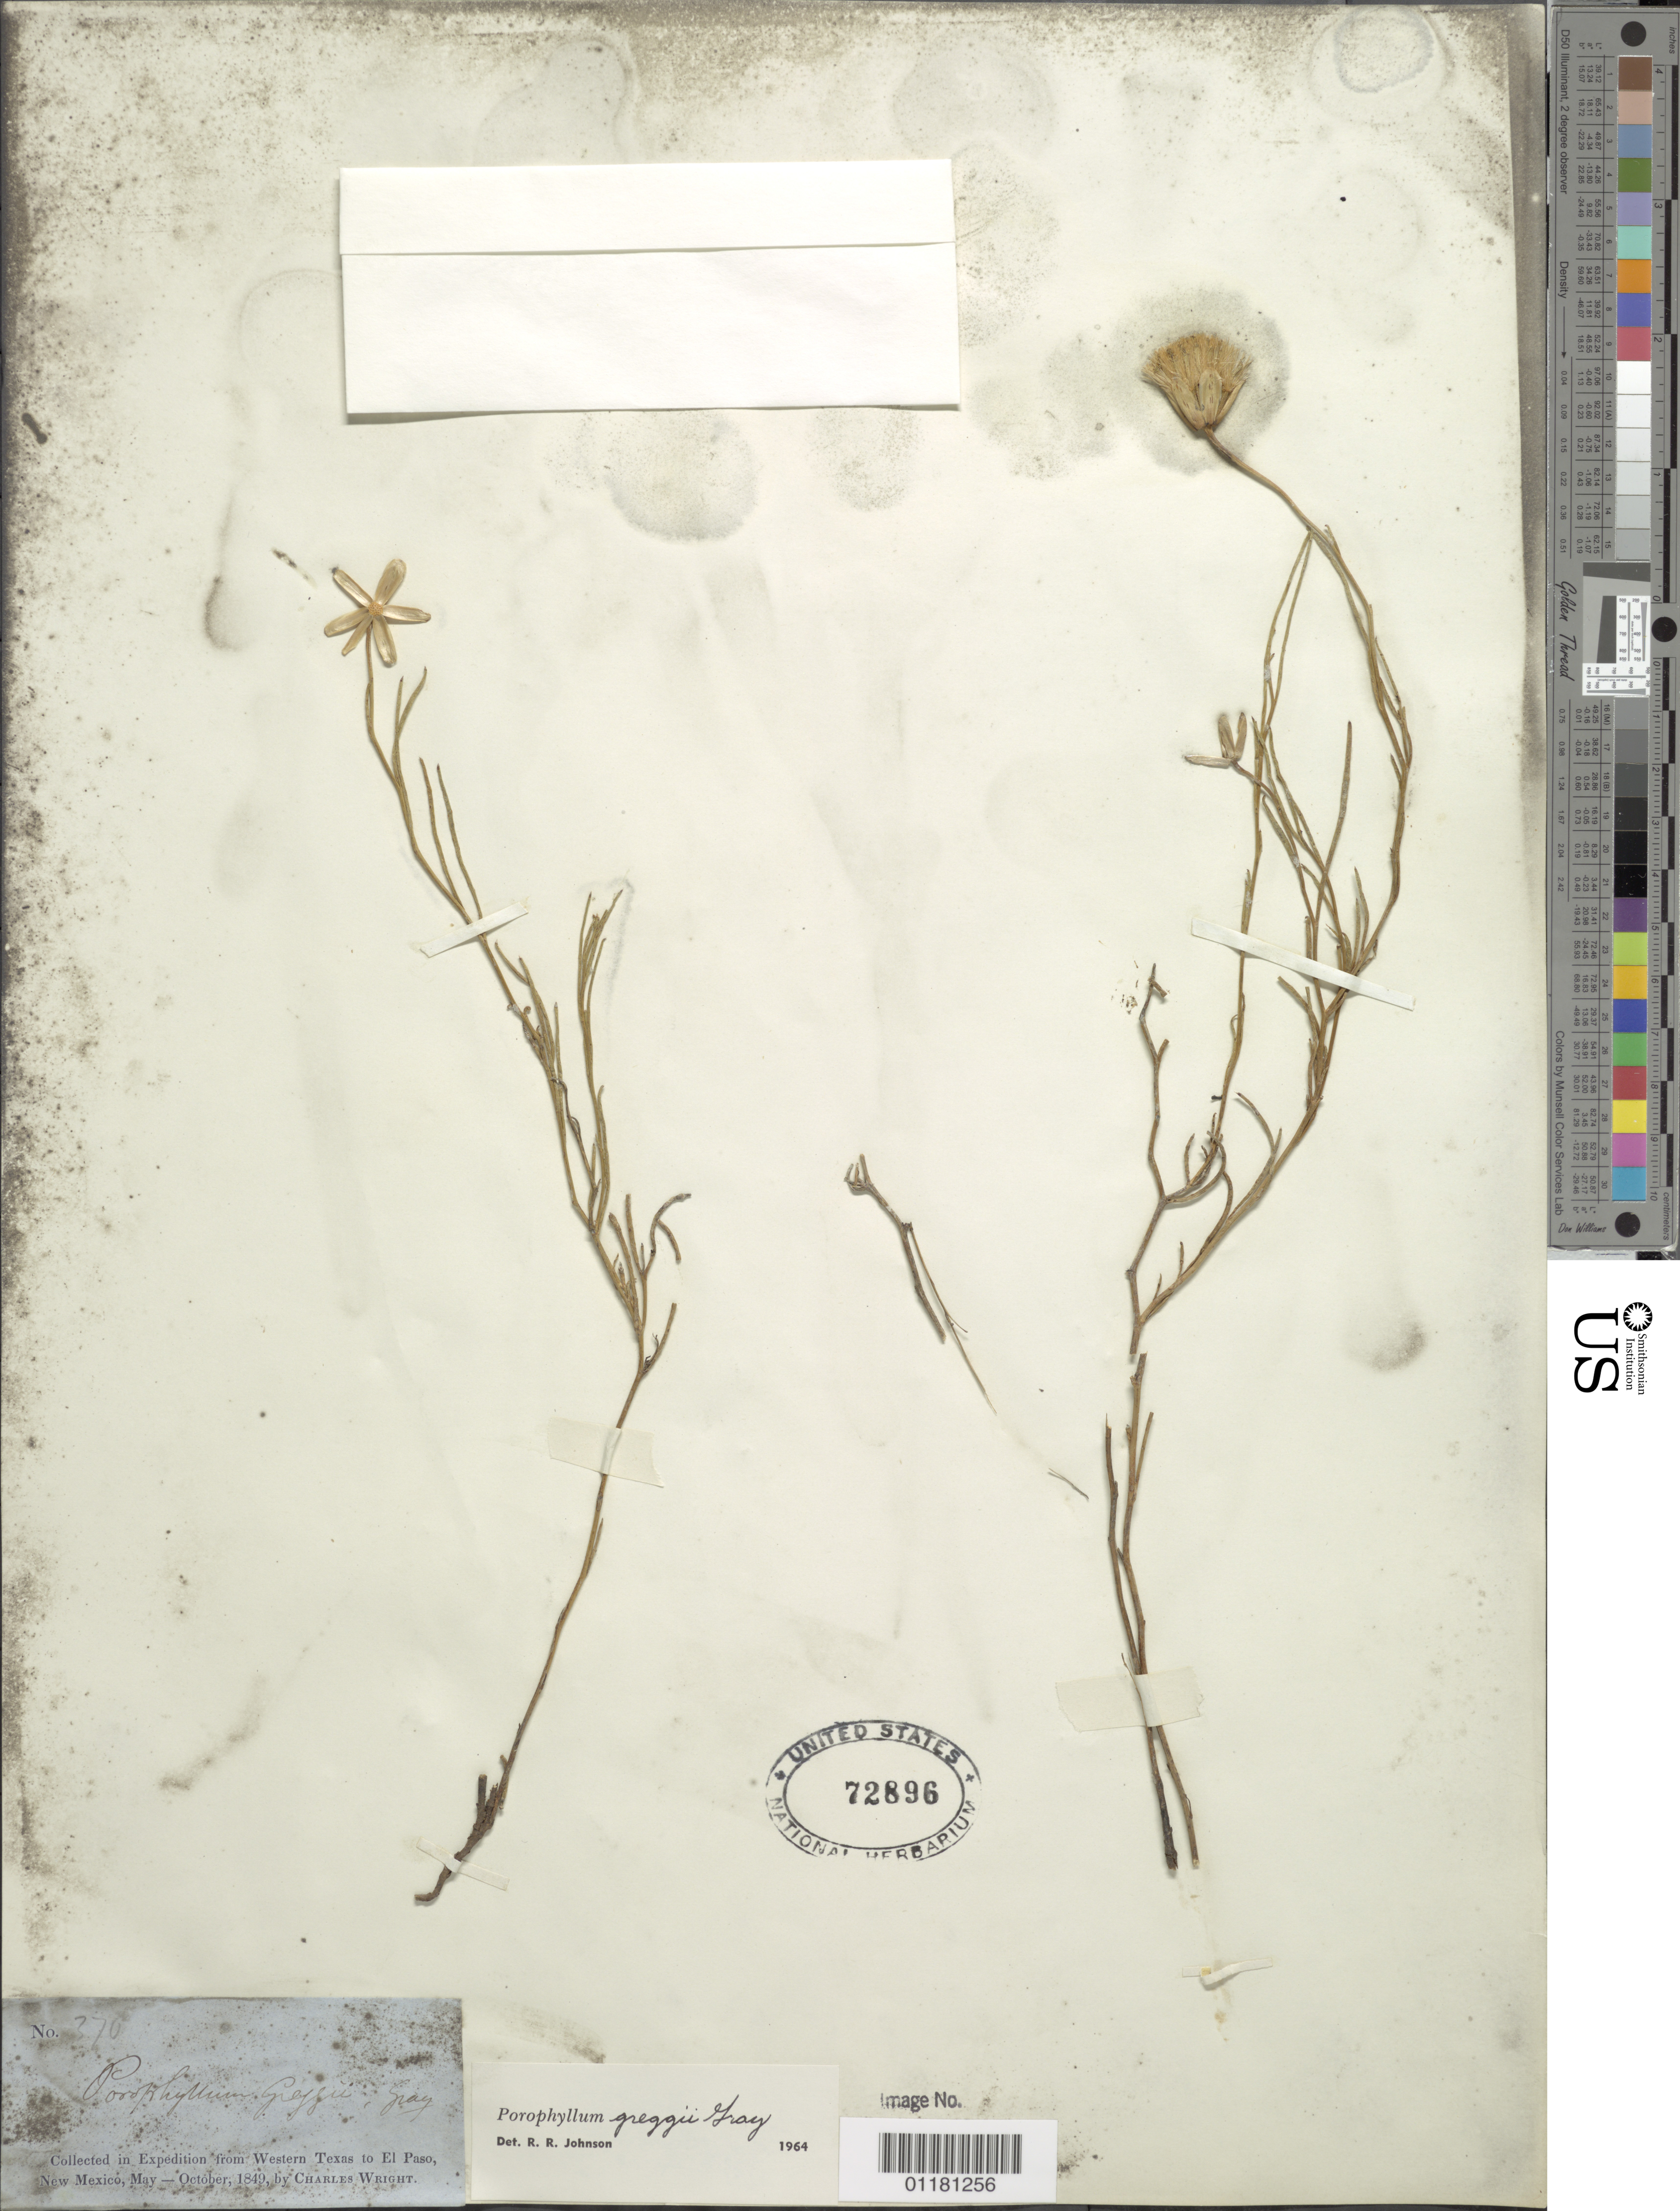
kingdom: Plantae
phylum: Tracheophyta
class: Magnoliopsida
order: Asterales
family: Asteraceae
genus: Porophyllum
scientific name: Porophyllum greggii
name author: A. Gray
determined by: Johnson, R. R.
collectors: C. Wright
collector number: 370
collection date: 1849-05/1849-10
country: United States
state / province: New Mexico / Texas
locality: from Western Texas to El Paso, New Mexico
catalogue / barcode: US 72896